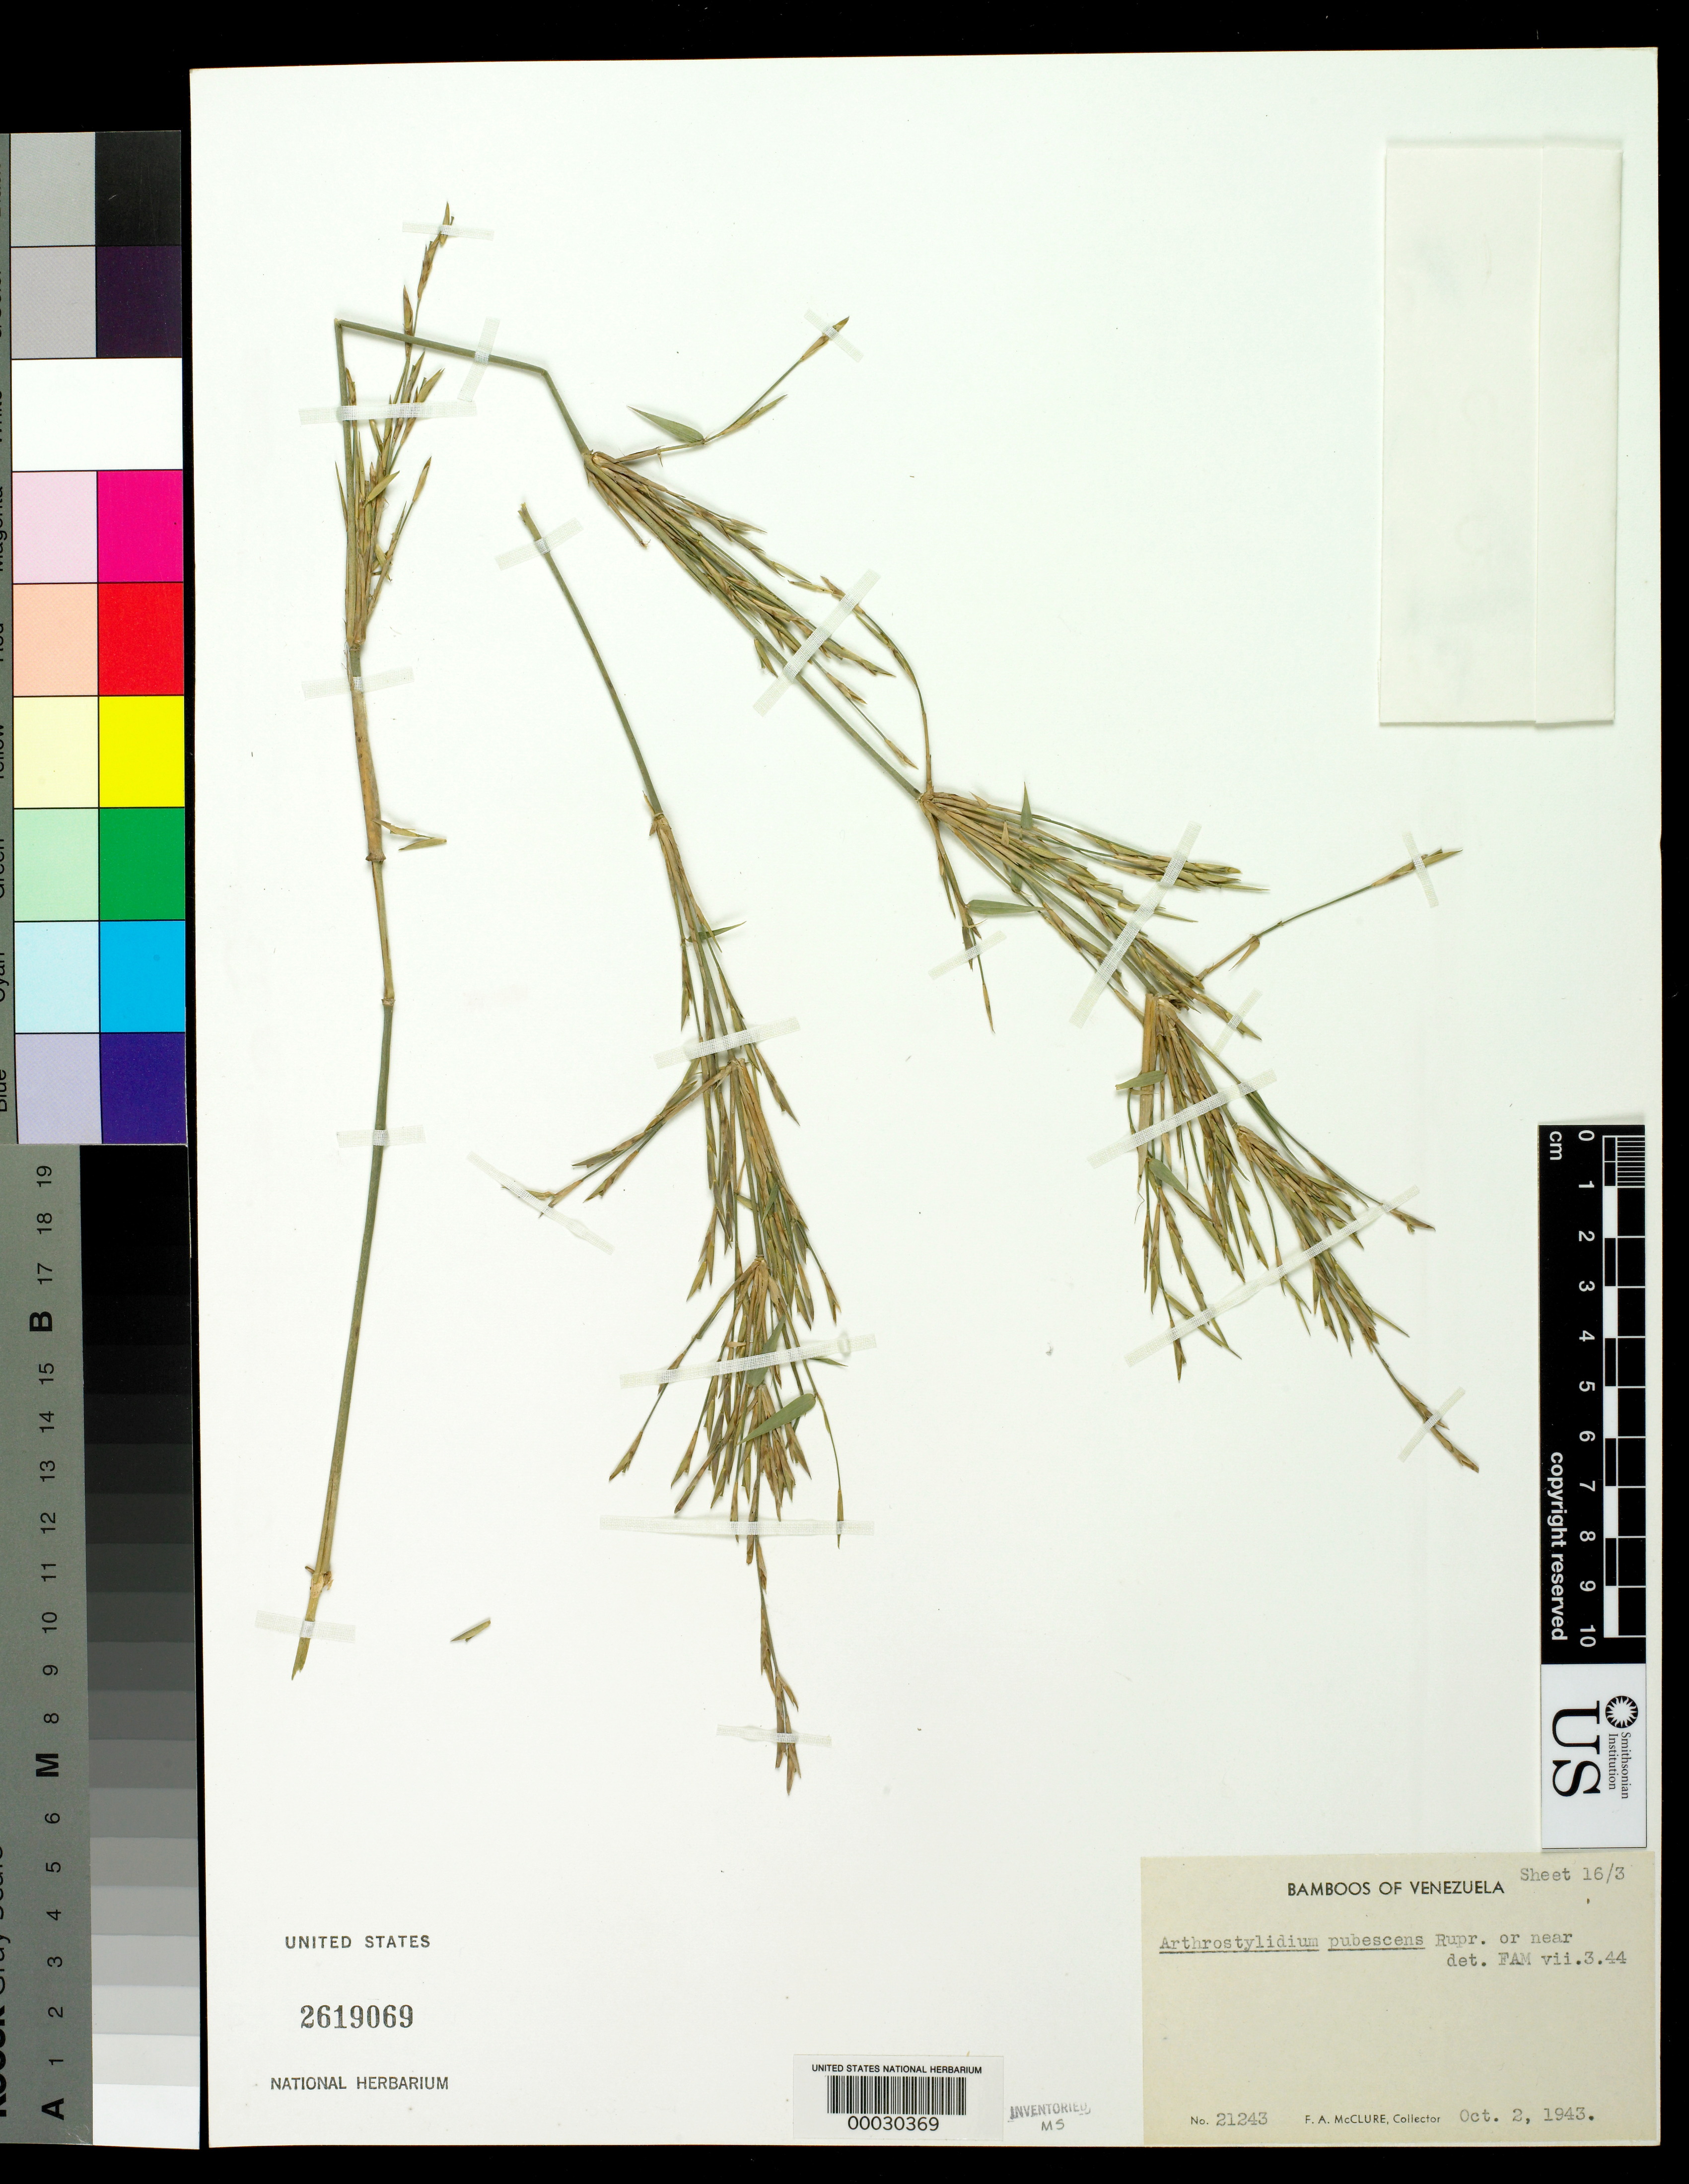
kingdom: Plantae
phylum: Tracheophyta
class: Liliopsida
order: Poales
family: Poaceae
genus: Arthrostylidium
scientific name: Arthrostylidium pubescens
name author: Rupr.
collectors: F. A. McClure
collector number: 21243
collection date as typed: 02 Oct 1943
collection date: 1943-10-02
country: Brazil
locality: El avila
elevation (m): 1700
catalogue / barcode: US 2619069